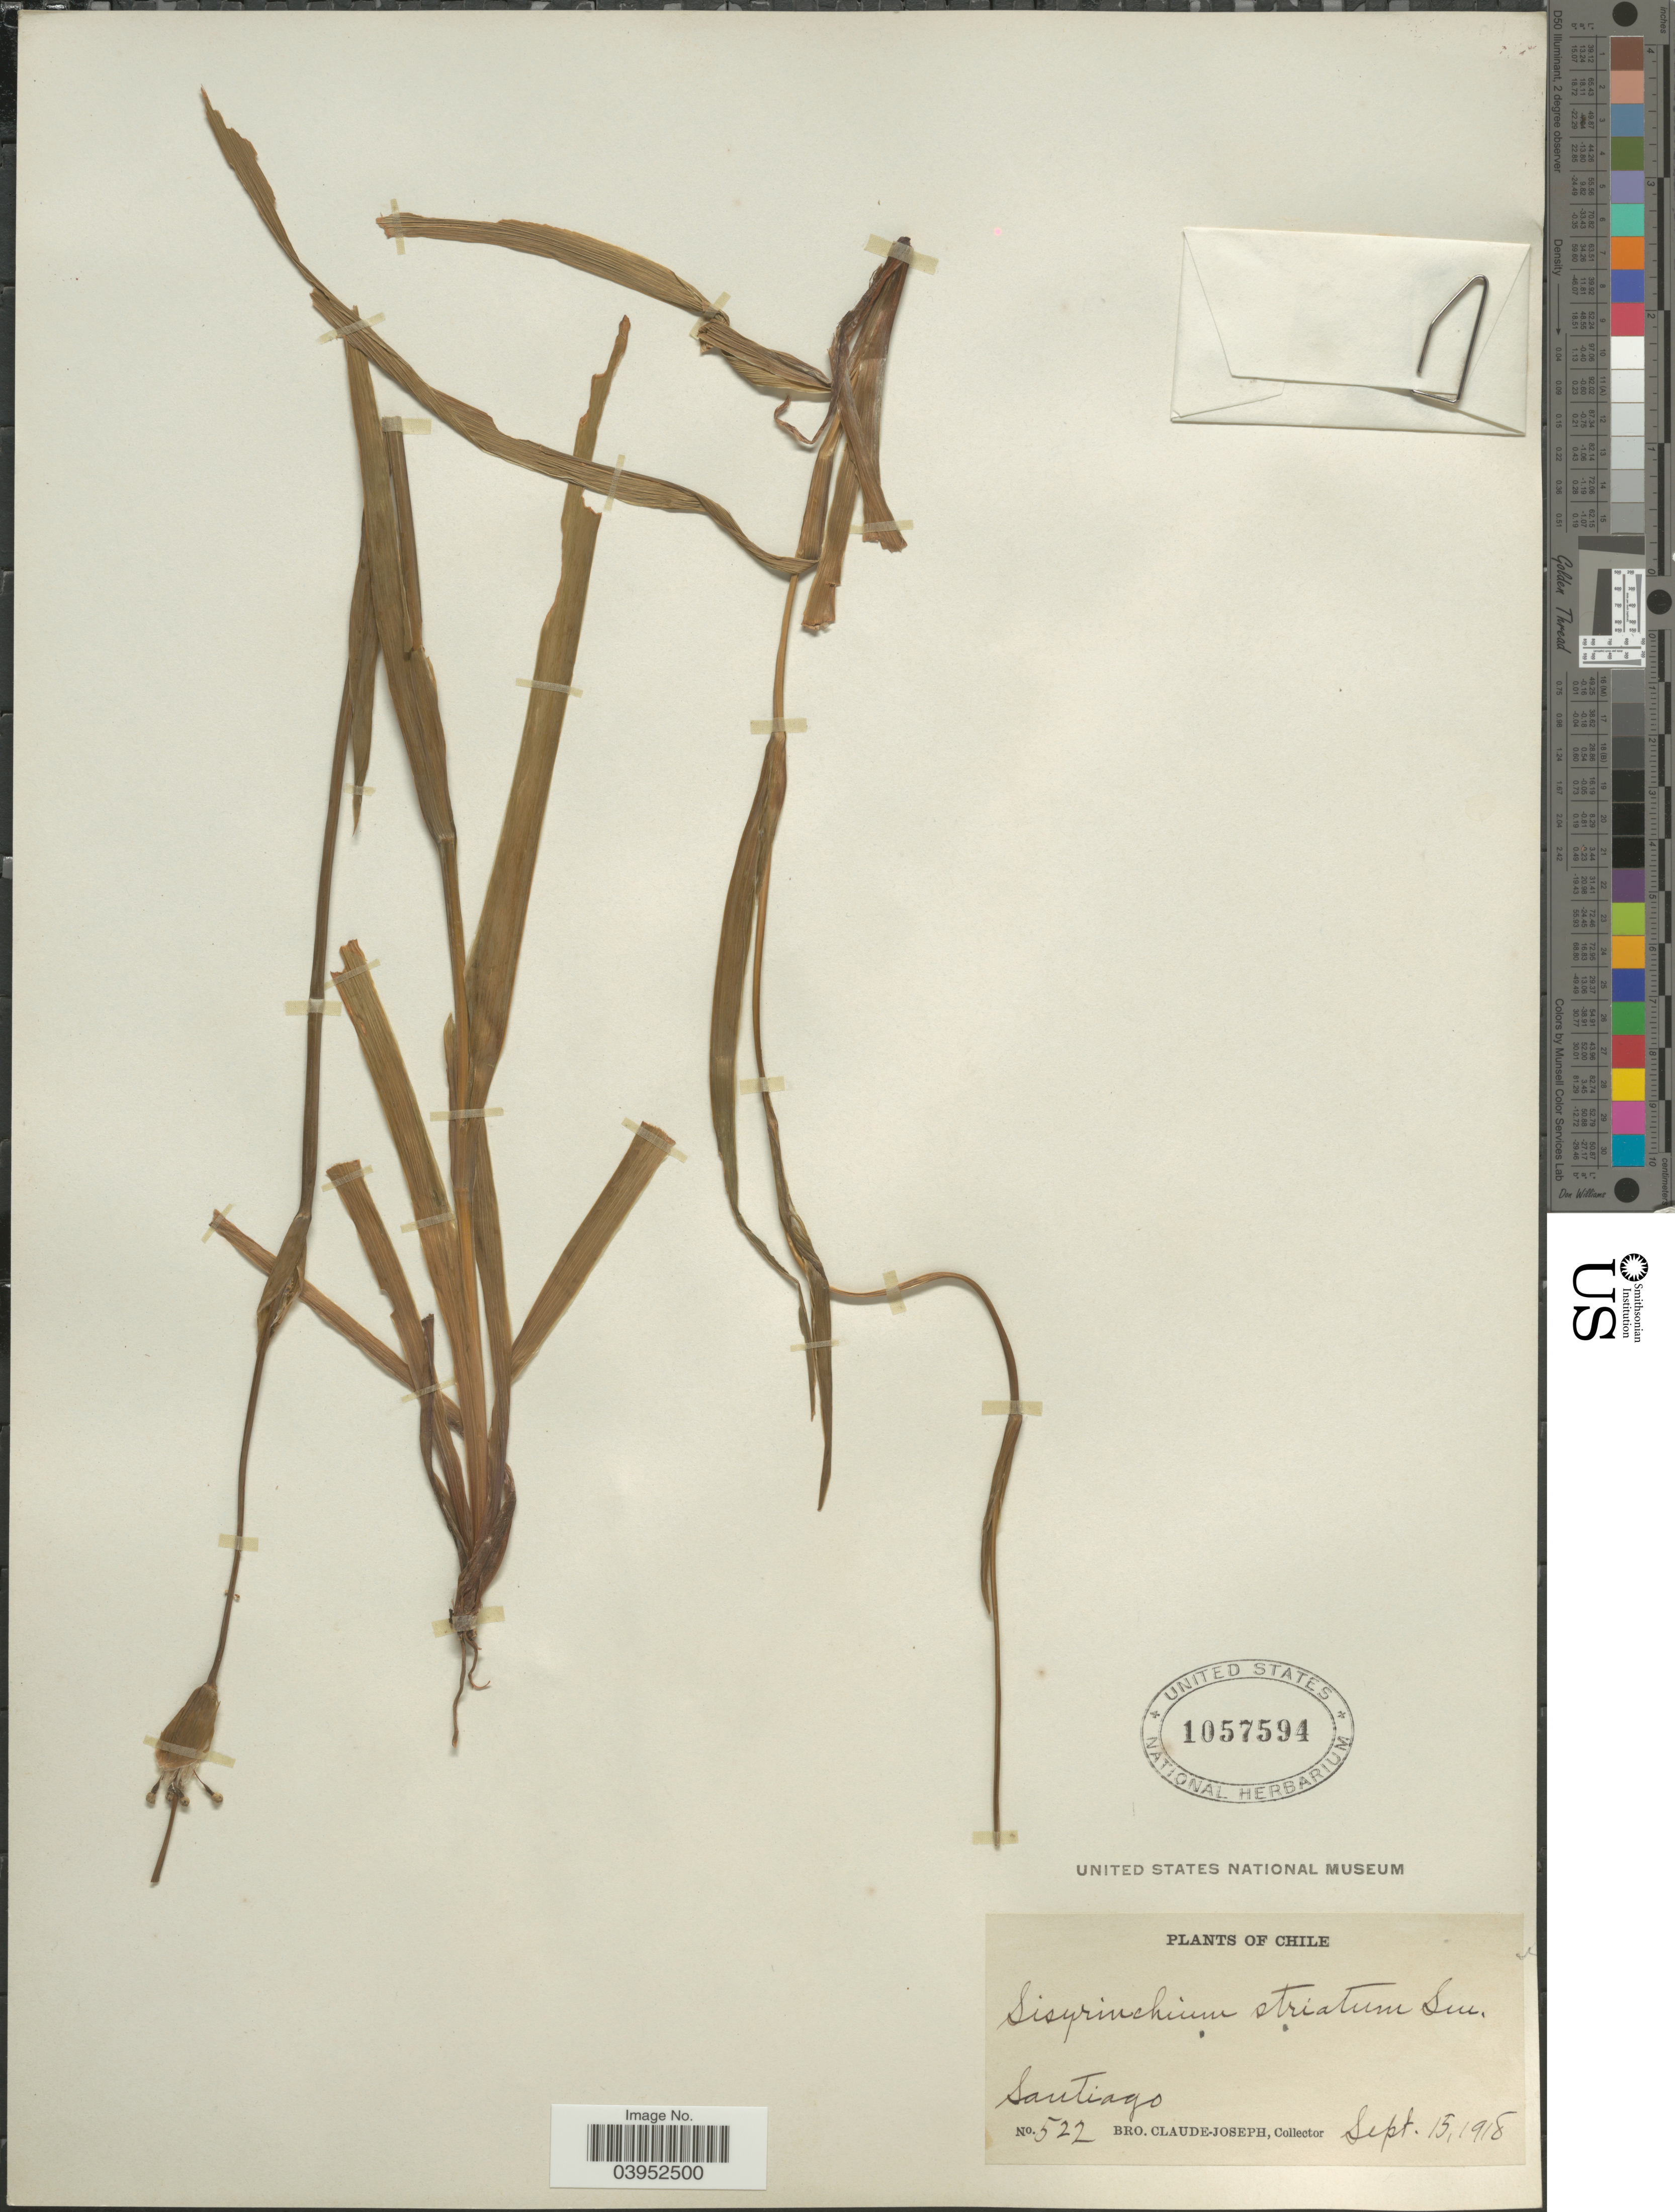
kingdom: Plantae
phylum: Tracheophyta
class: Liliopsida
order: Asparagales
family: Iridaceae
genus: Sisyrinchium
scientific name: Sisyrinchium striatum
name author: Sm.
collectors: Bro. Claude-Joseph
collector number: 522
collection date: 1918-09-15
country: Chile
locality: Santiago.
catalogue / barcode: US 1057594